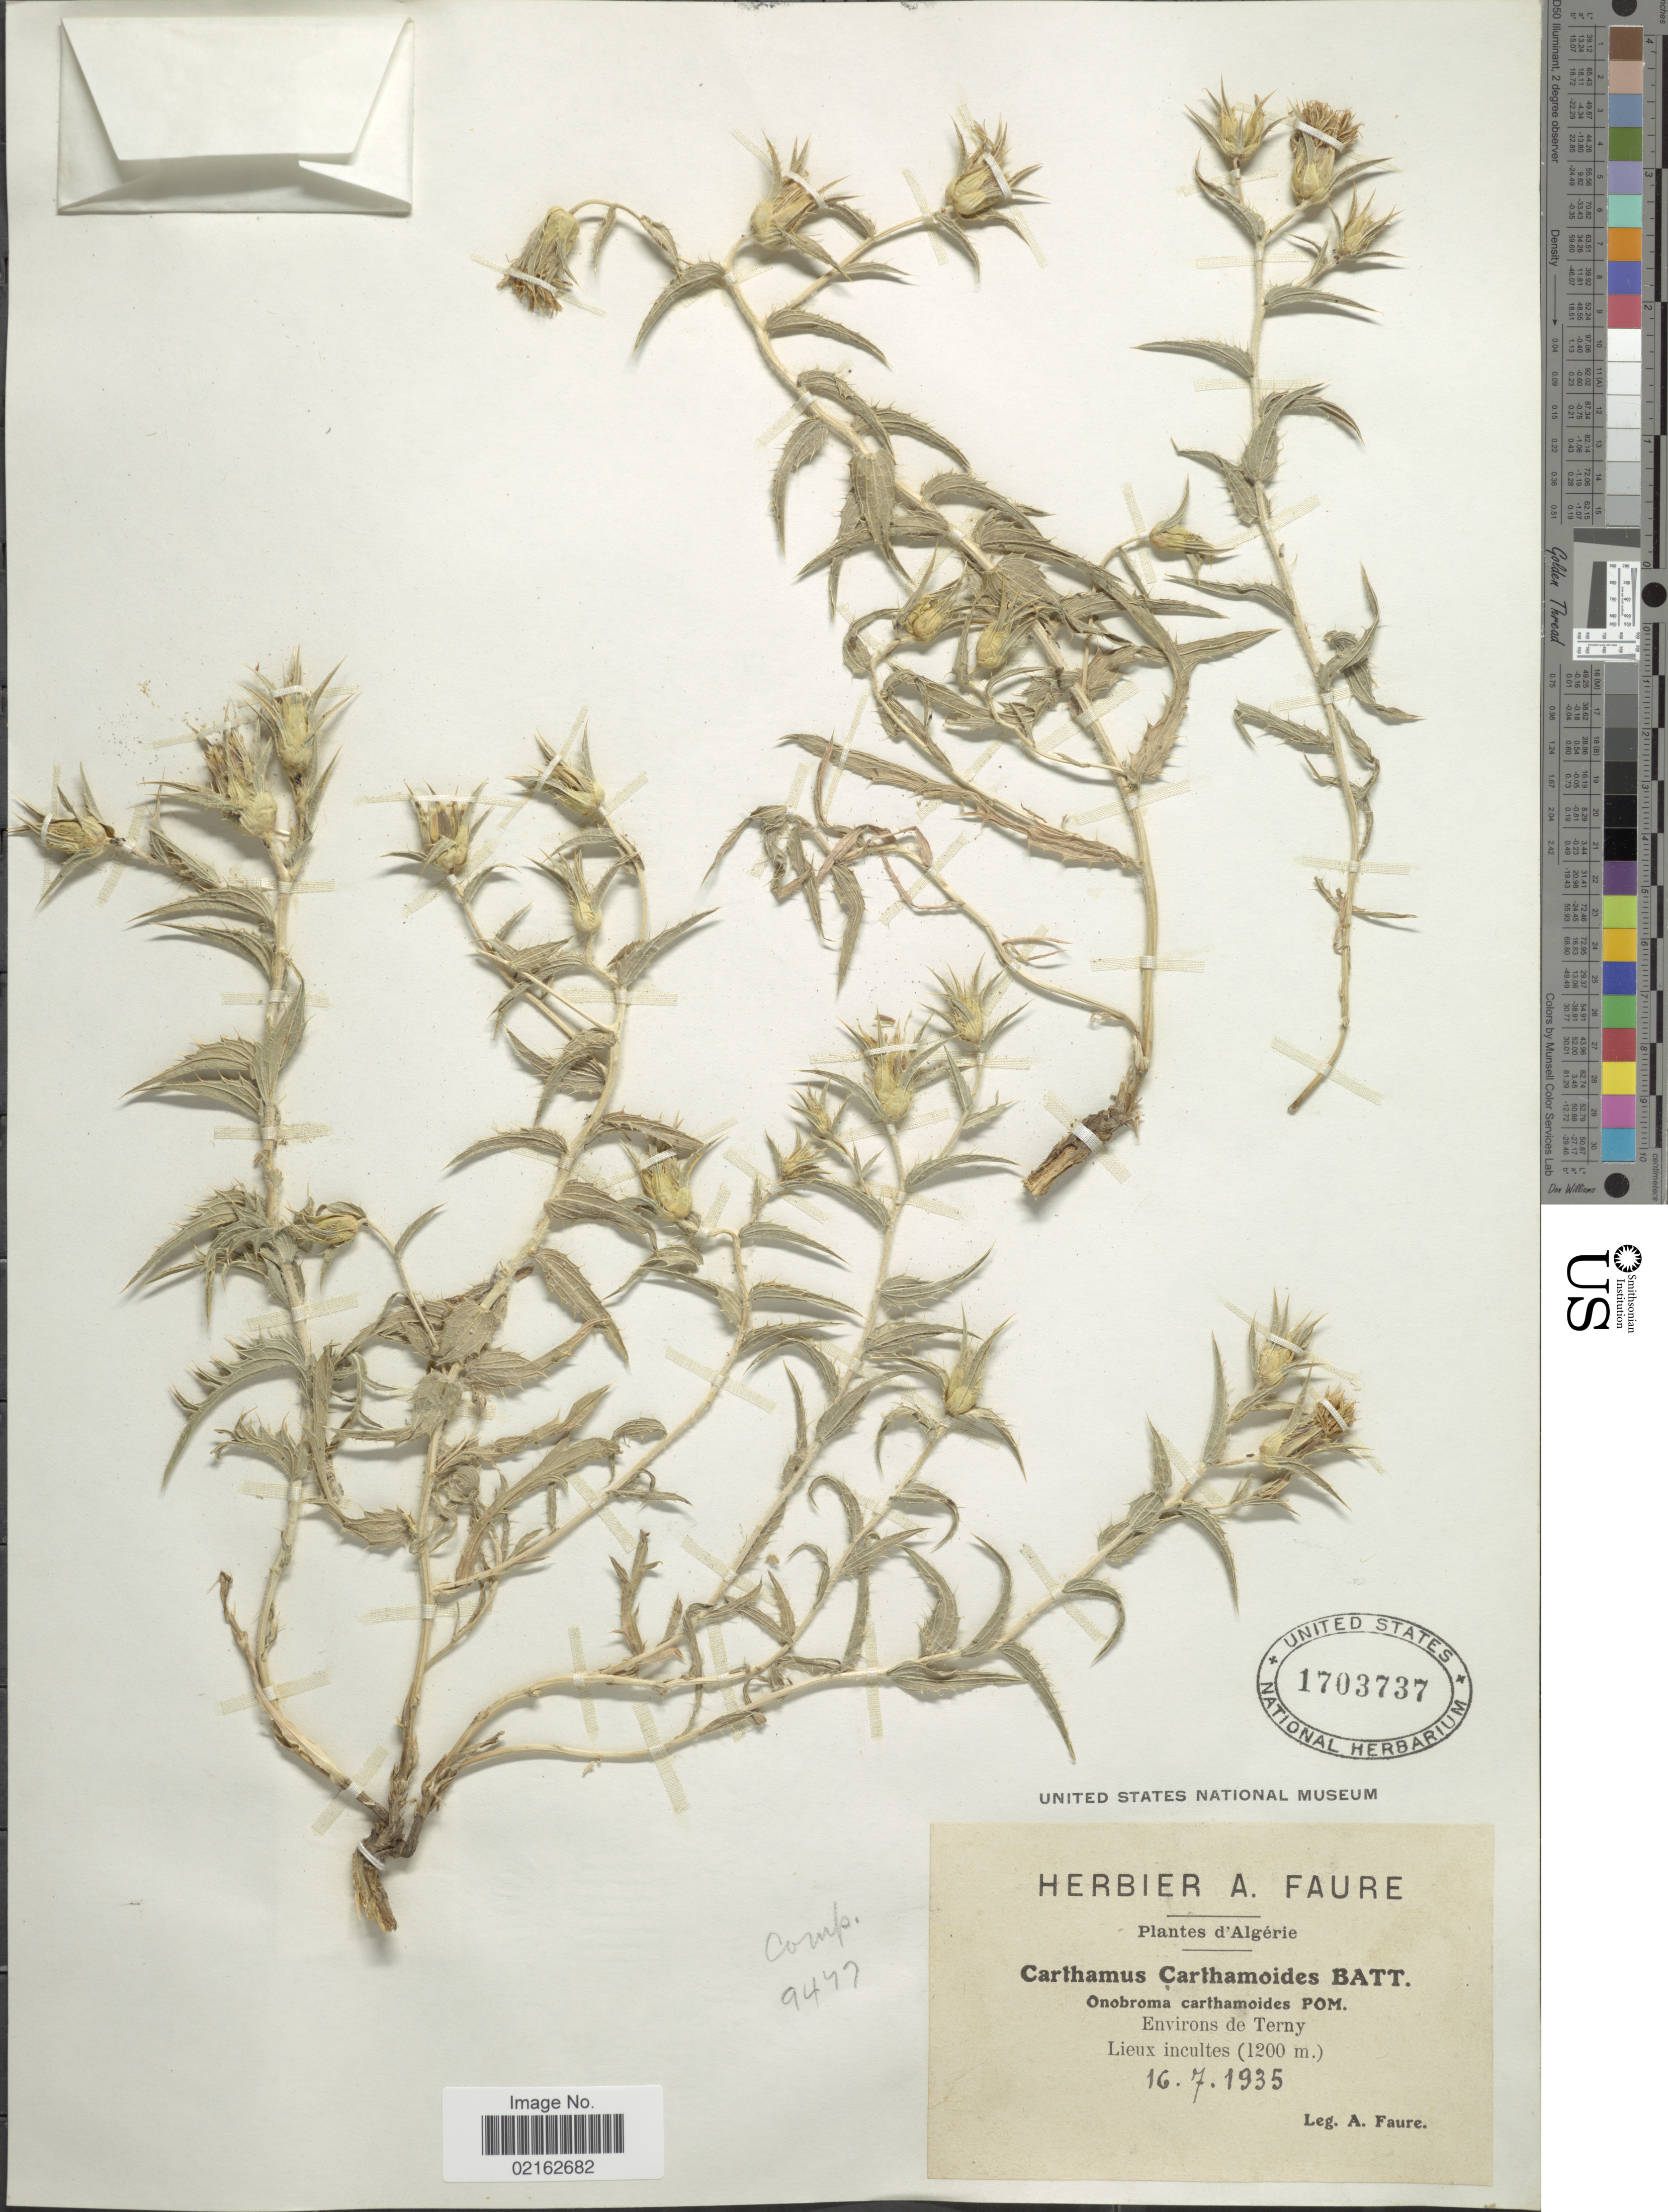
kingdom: Plantae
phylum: Tracheophyta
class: Magnoliopsida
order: Asterales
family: Asteraceae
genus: Carthamus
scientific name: Carthamus carthamoides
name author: Batt.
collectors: A. Faure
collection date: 1935-07-16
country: Algeria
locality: Environs de Terny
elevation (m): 1200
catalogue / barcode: US 1703737